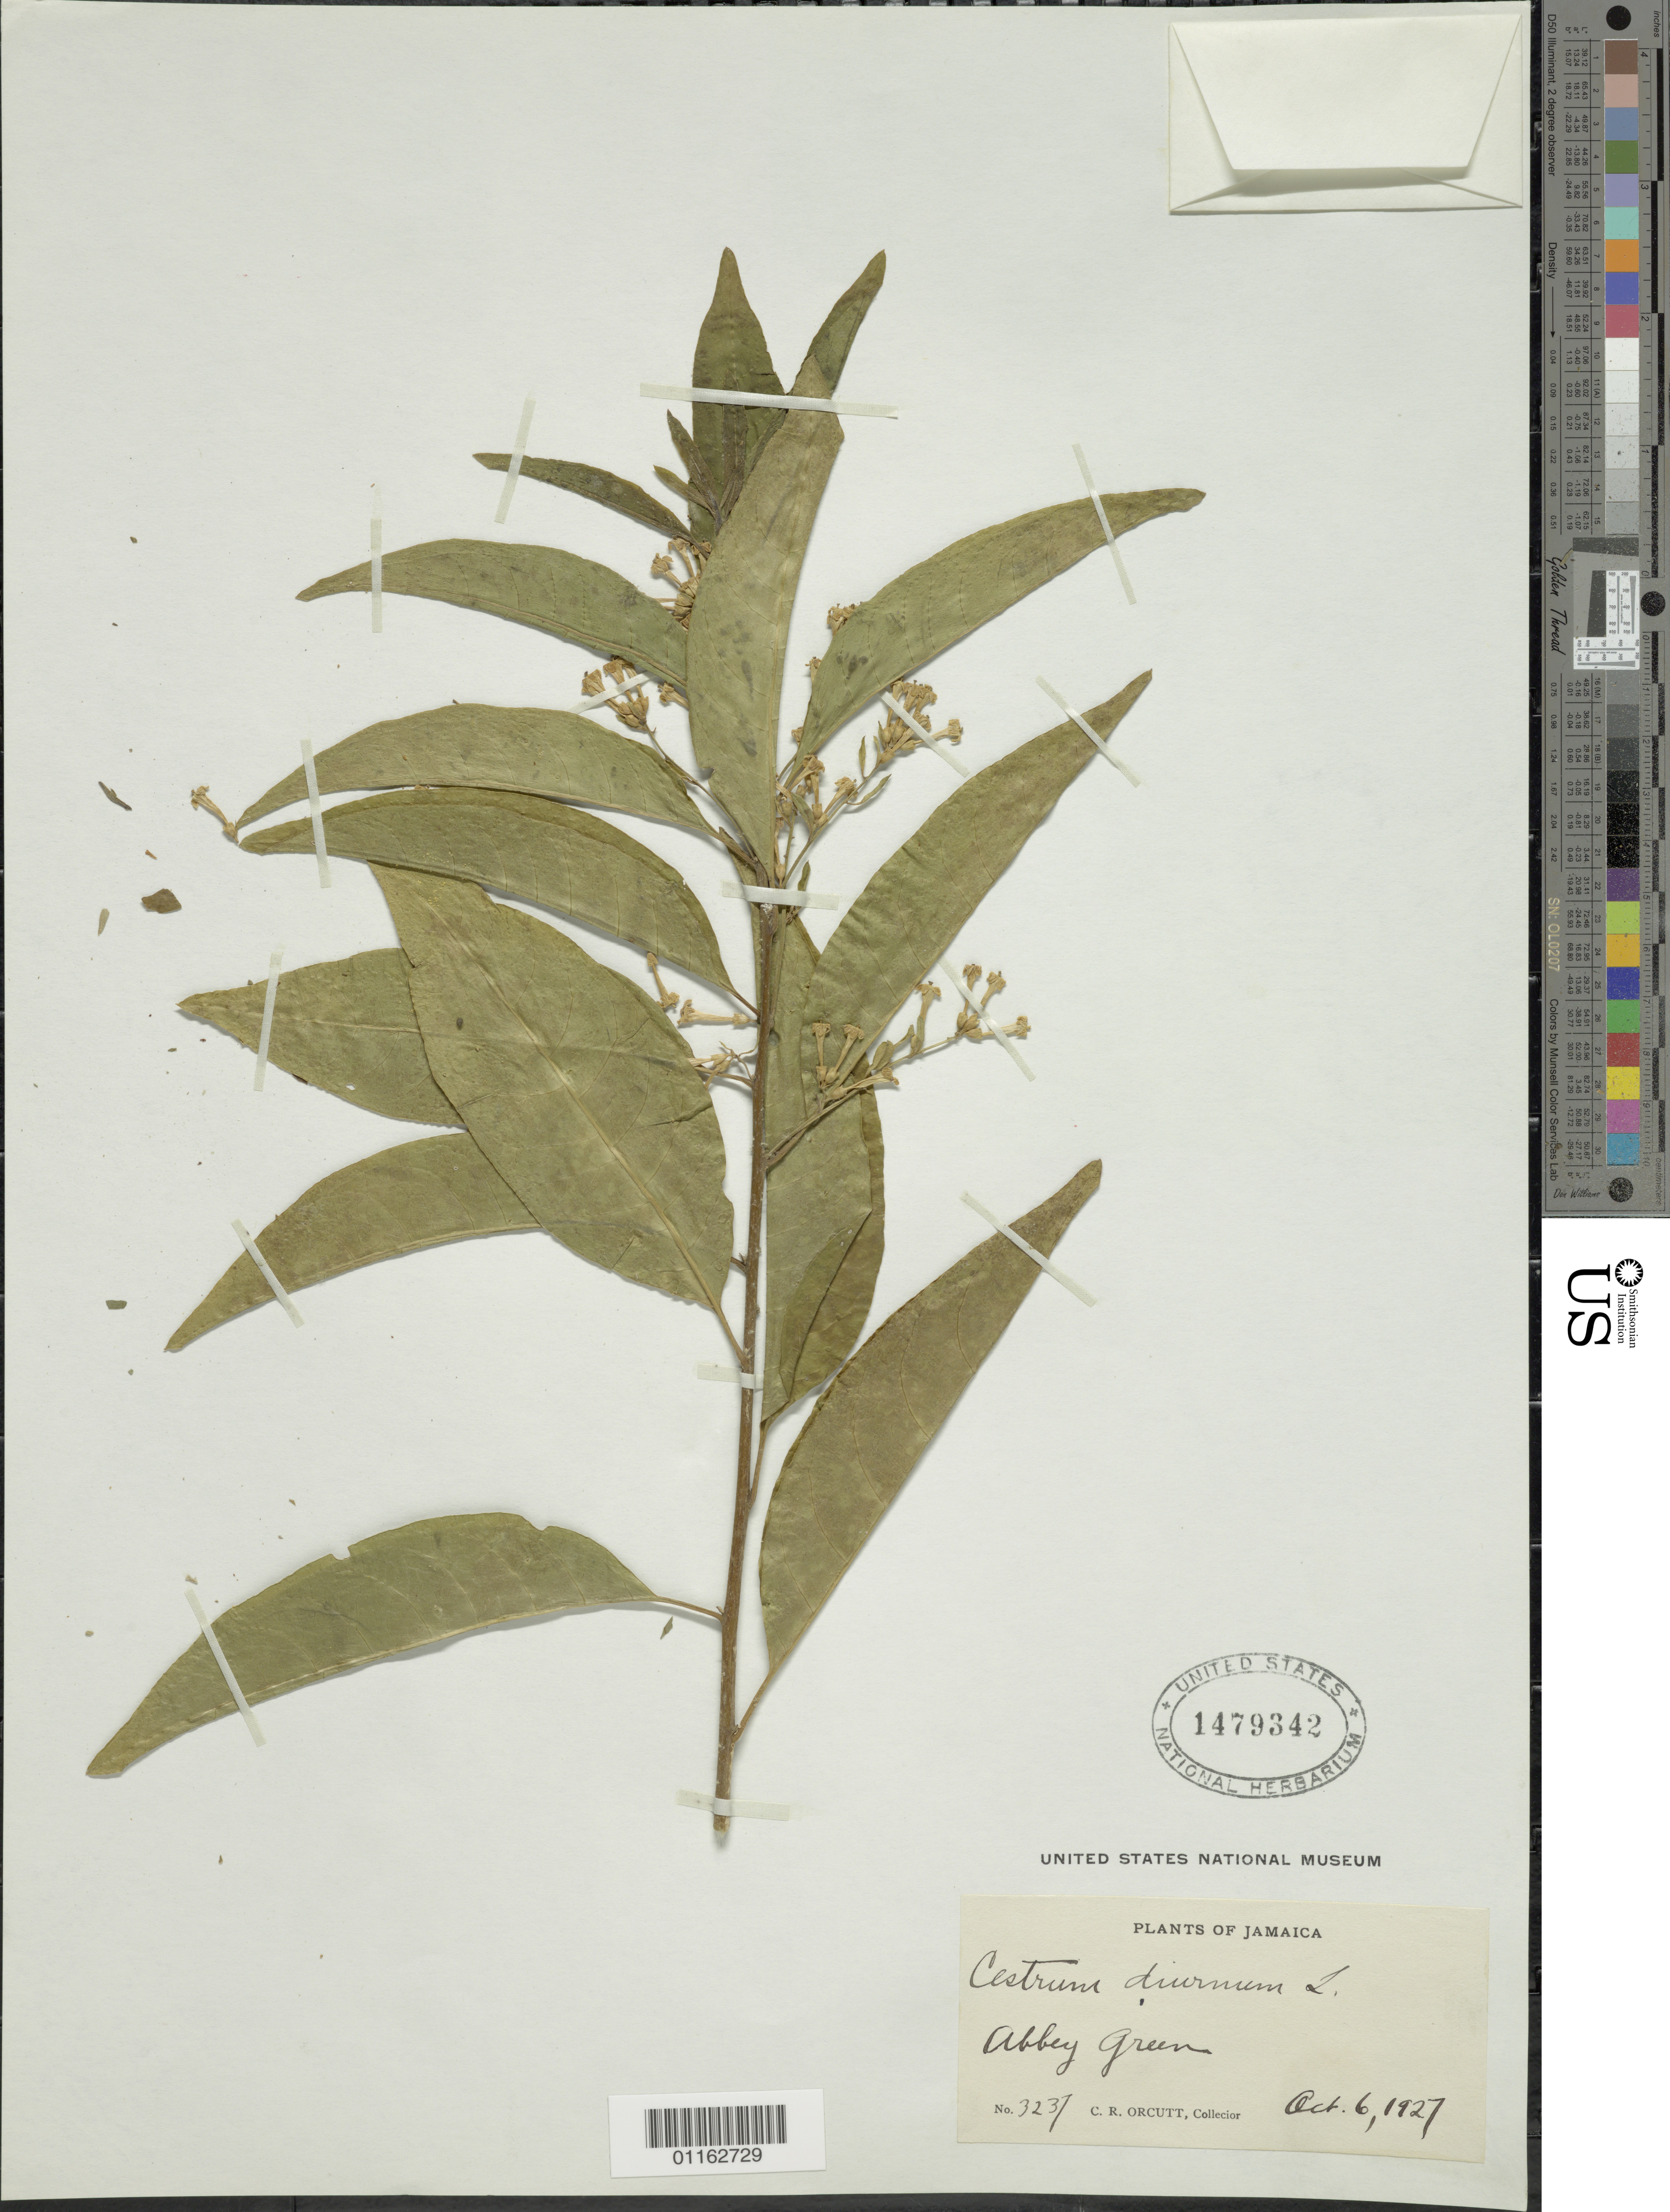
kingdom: Plantae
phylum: Tracheophyta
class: Magnoliopsida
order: Solanales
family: Solanaceae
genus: Cestrum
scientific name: Cestrum diurnum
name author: L.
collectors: C. R. Orcutt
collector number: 3237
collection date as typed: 06 Oct 1927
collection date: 1927-10-06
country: Jamaica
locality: Abbey Green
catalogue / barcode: US 1479342